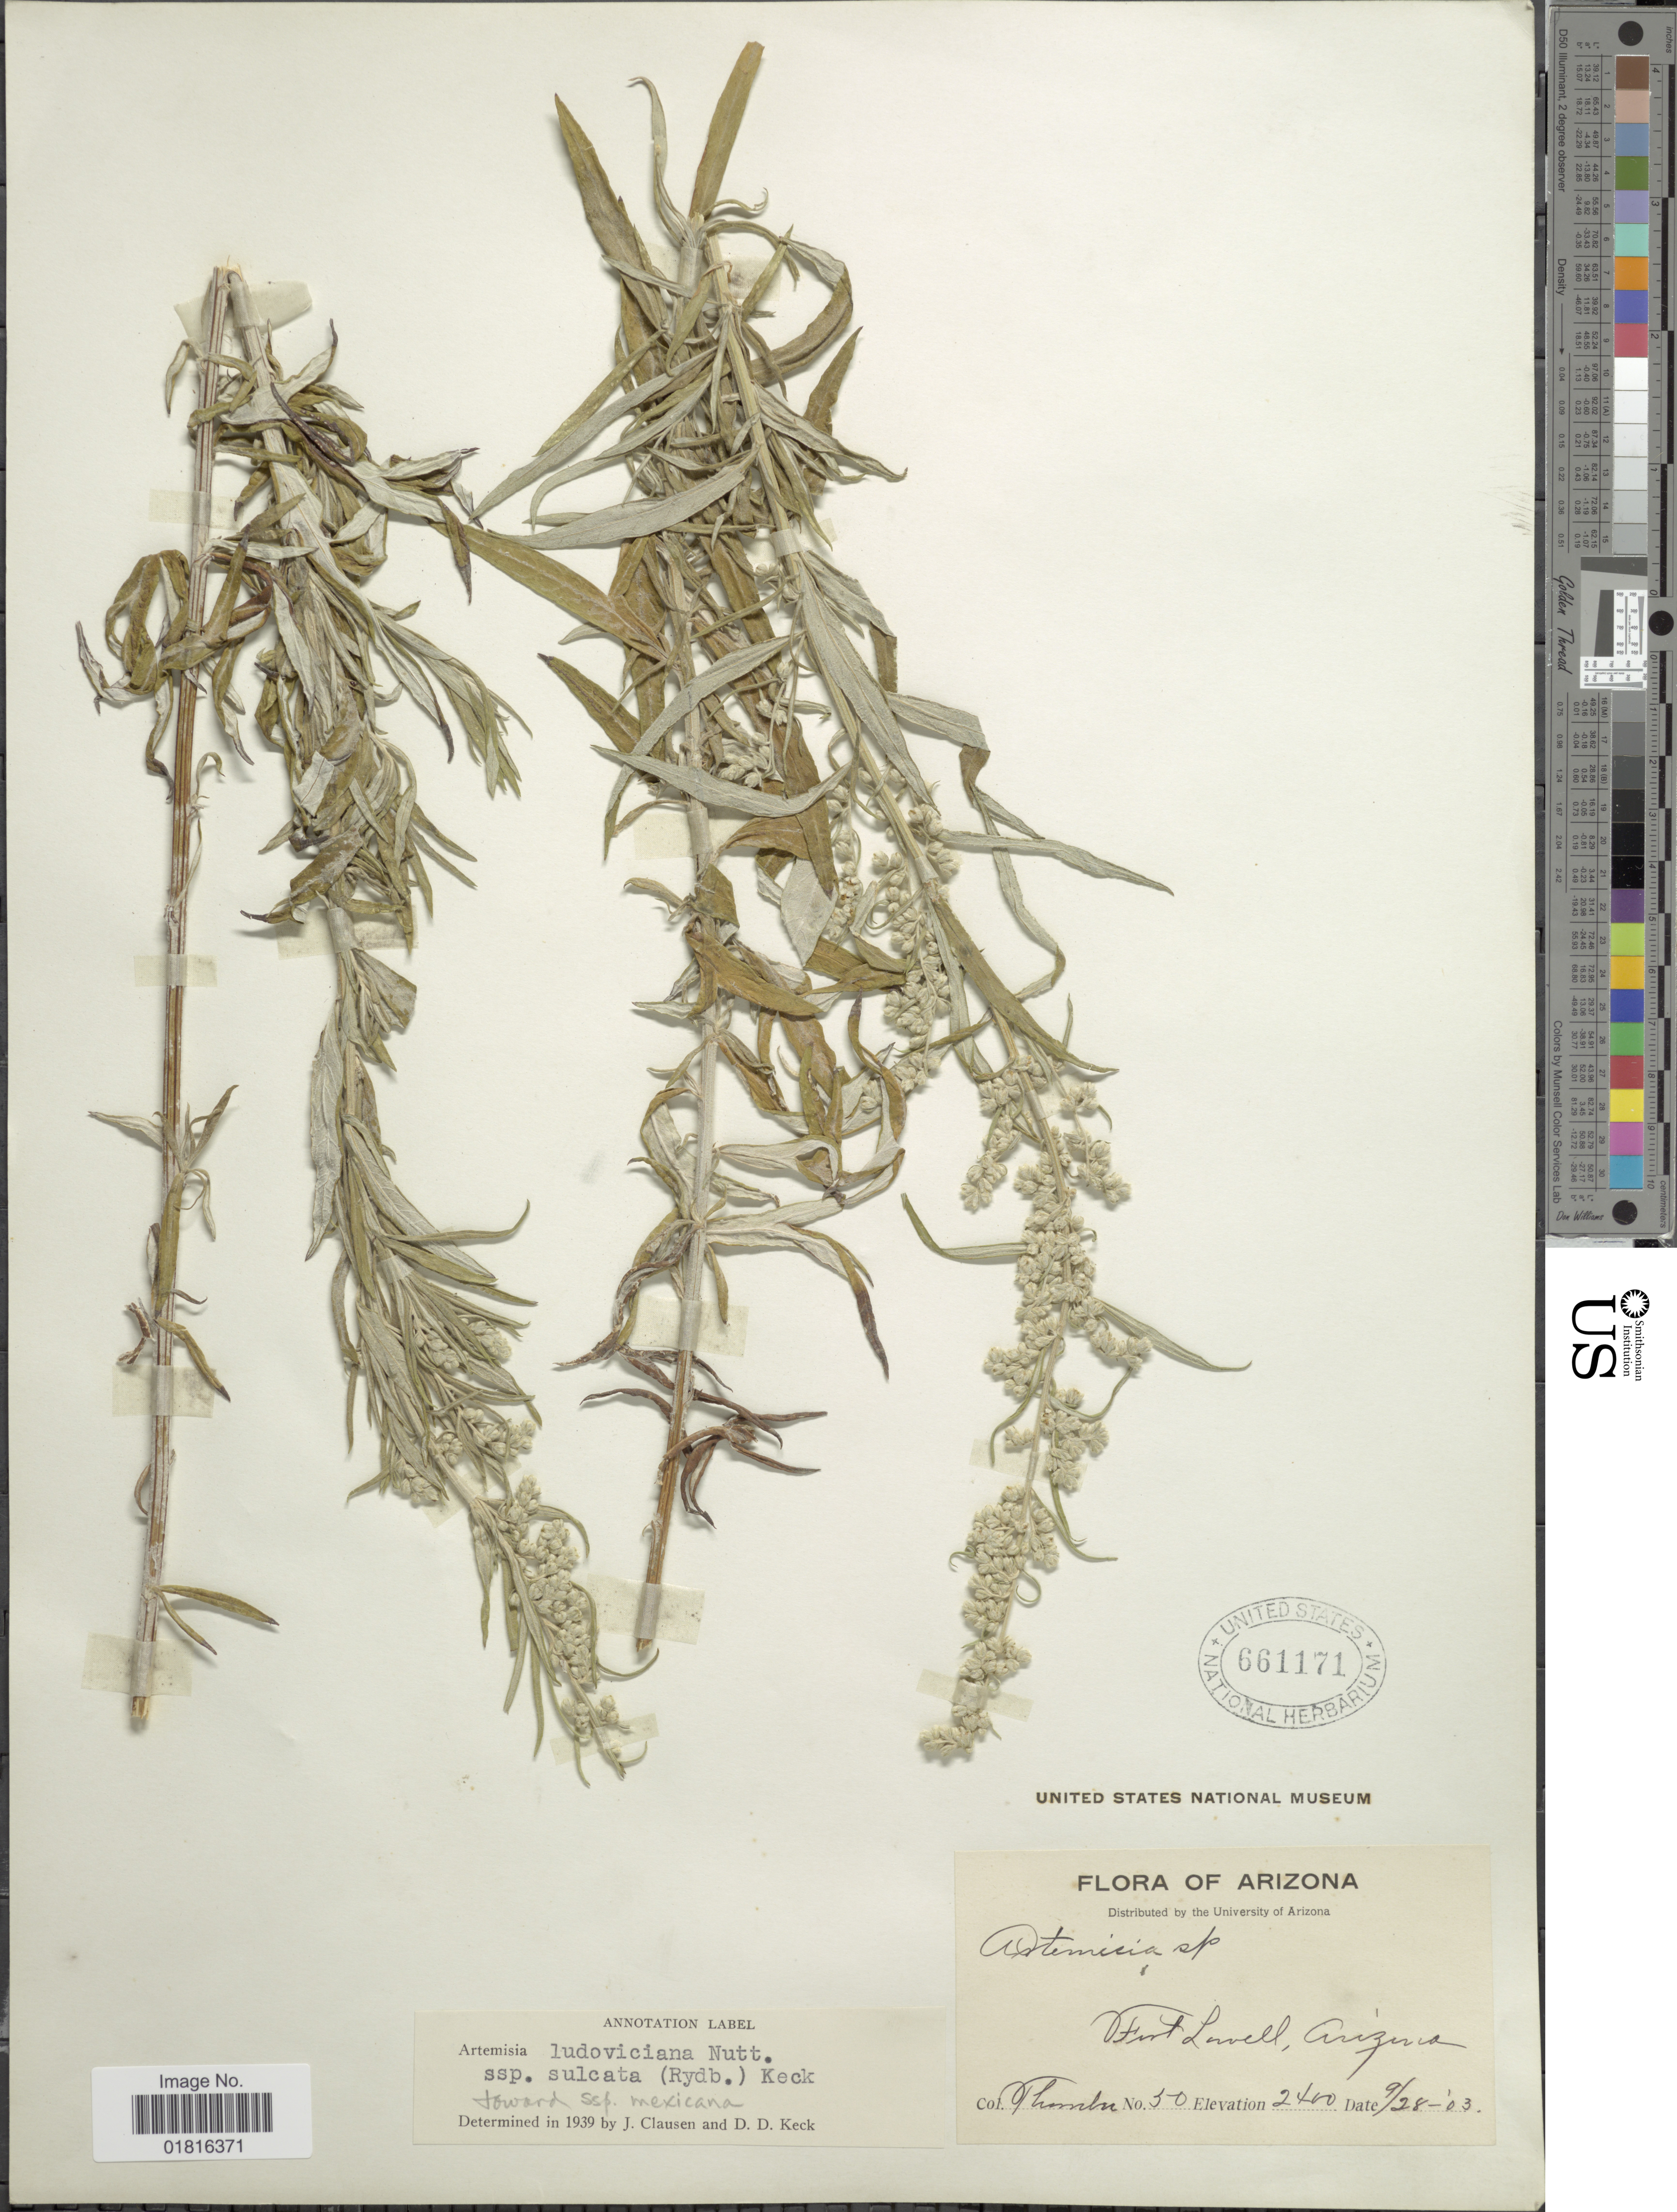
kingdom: Plantae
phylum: Tracheophyta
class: Magnoliopsida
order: Asterales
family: Asteraceae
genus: Artemisia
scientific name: Artemisia ludoviciana subsp. sulcata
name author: (Rydb.) D.D. Keck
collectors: J. Thornber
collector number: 50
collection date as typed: Transcribed d/m/y: 28/9/3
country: United States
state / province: Arizona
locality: Fort Lowell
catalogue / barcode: US 661171